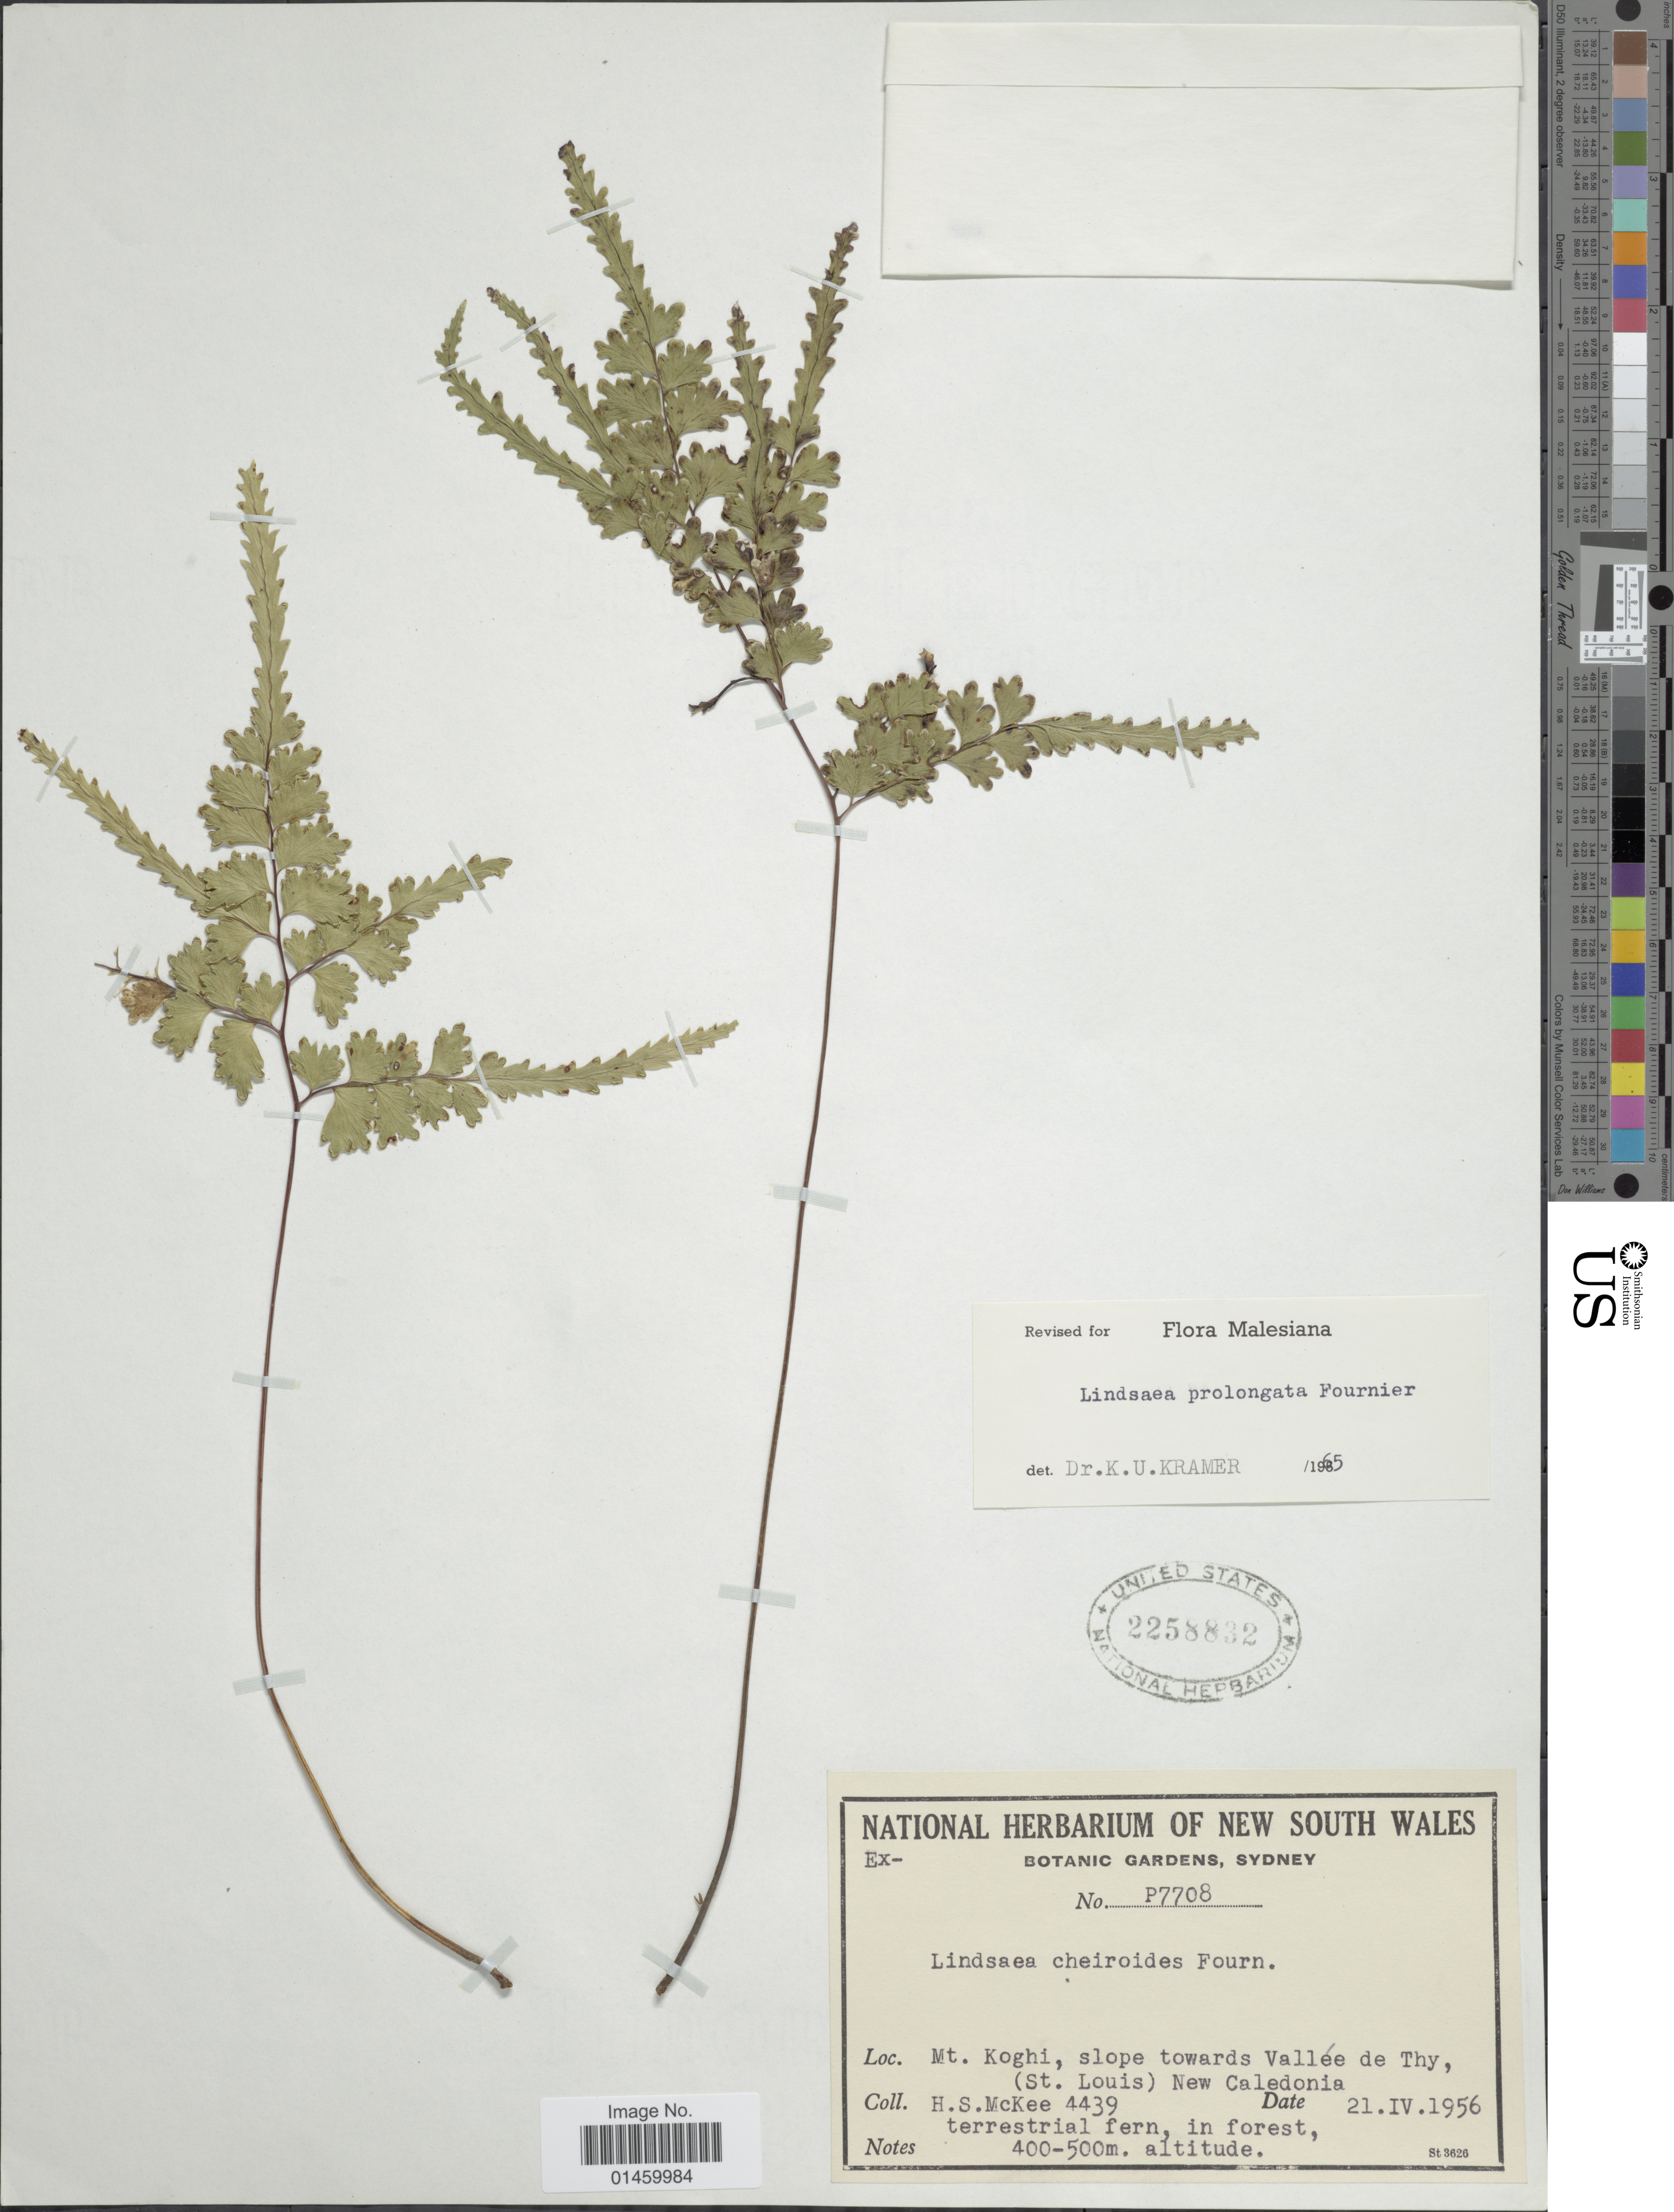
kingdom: Plantae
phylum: Tracheophyta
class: Polypodiopsida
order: Polypodiales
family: Lindsaeaceae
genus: Lindsaea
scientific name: Lindsaea prolongata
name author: E. Fourn.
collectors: H. S. McKee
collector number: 4439?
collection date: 1956-04-21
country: New Caledonia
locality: Mt. Koghi, slope towards Vallee de Thy, (St. Louis).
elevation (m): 400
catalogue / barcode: US 2258832